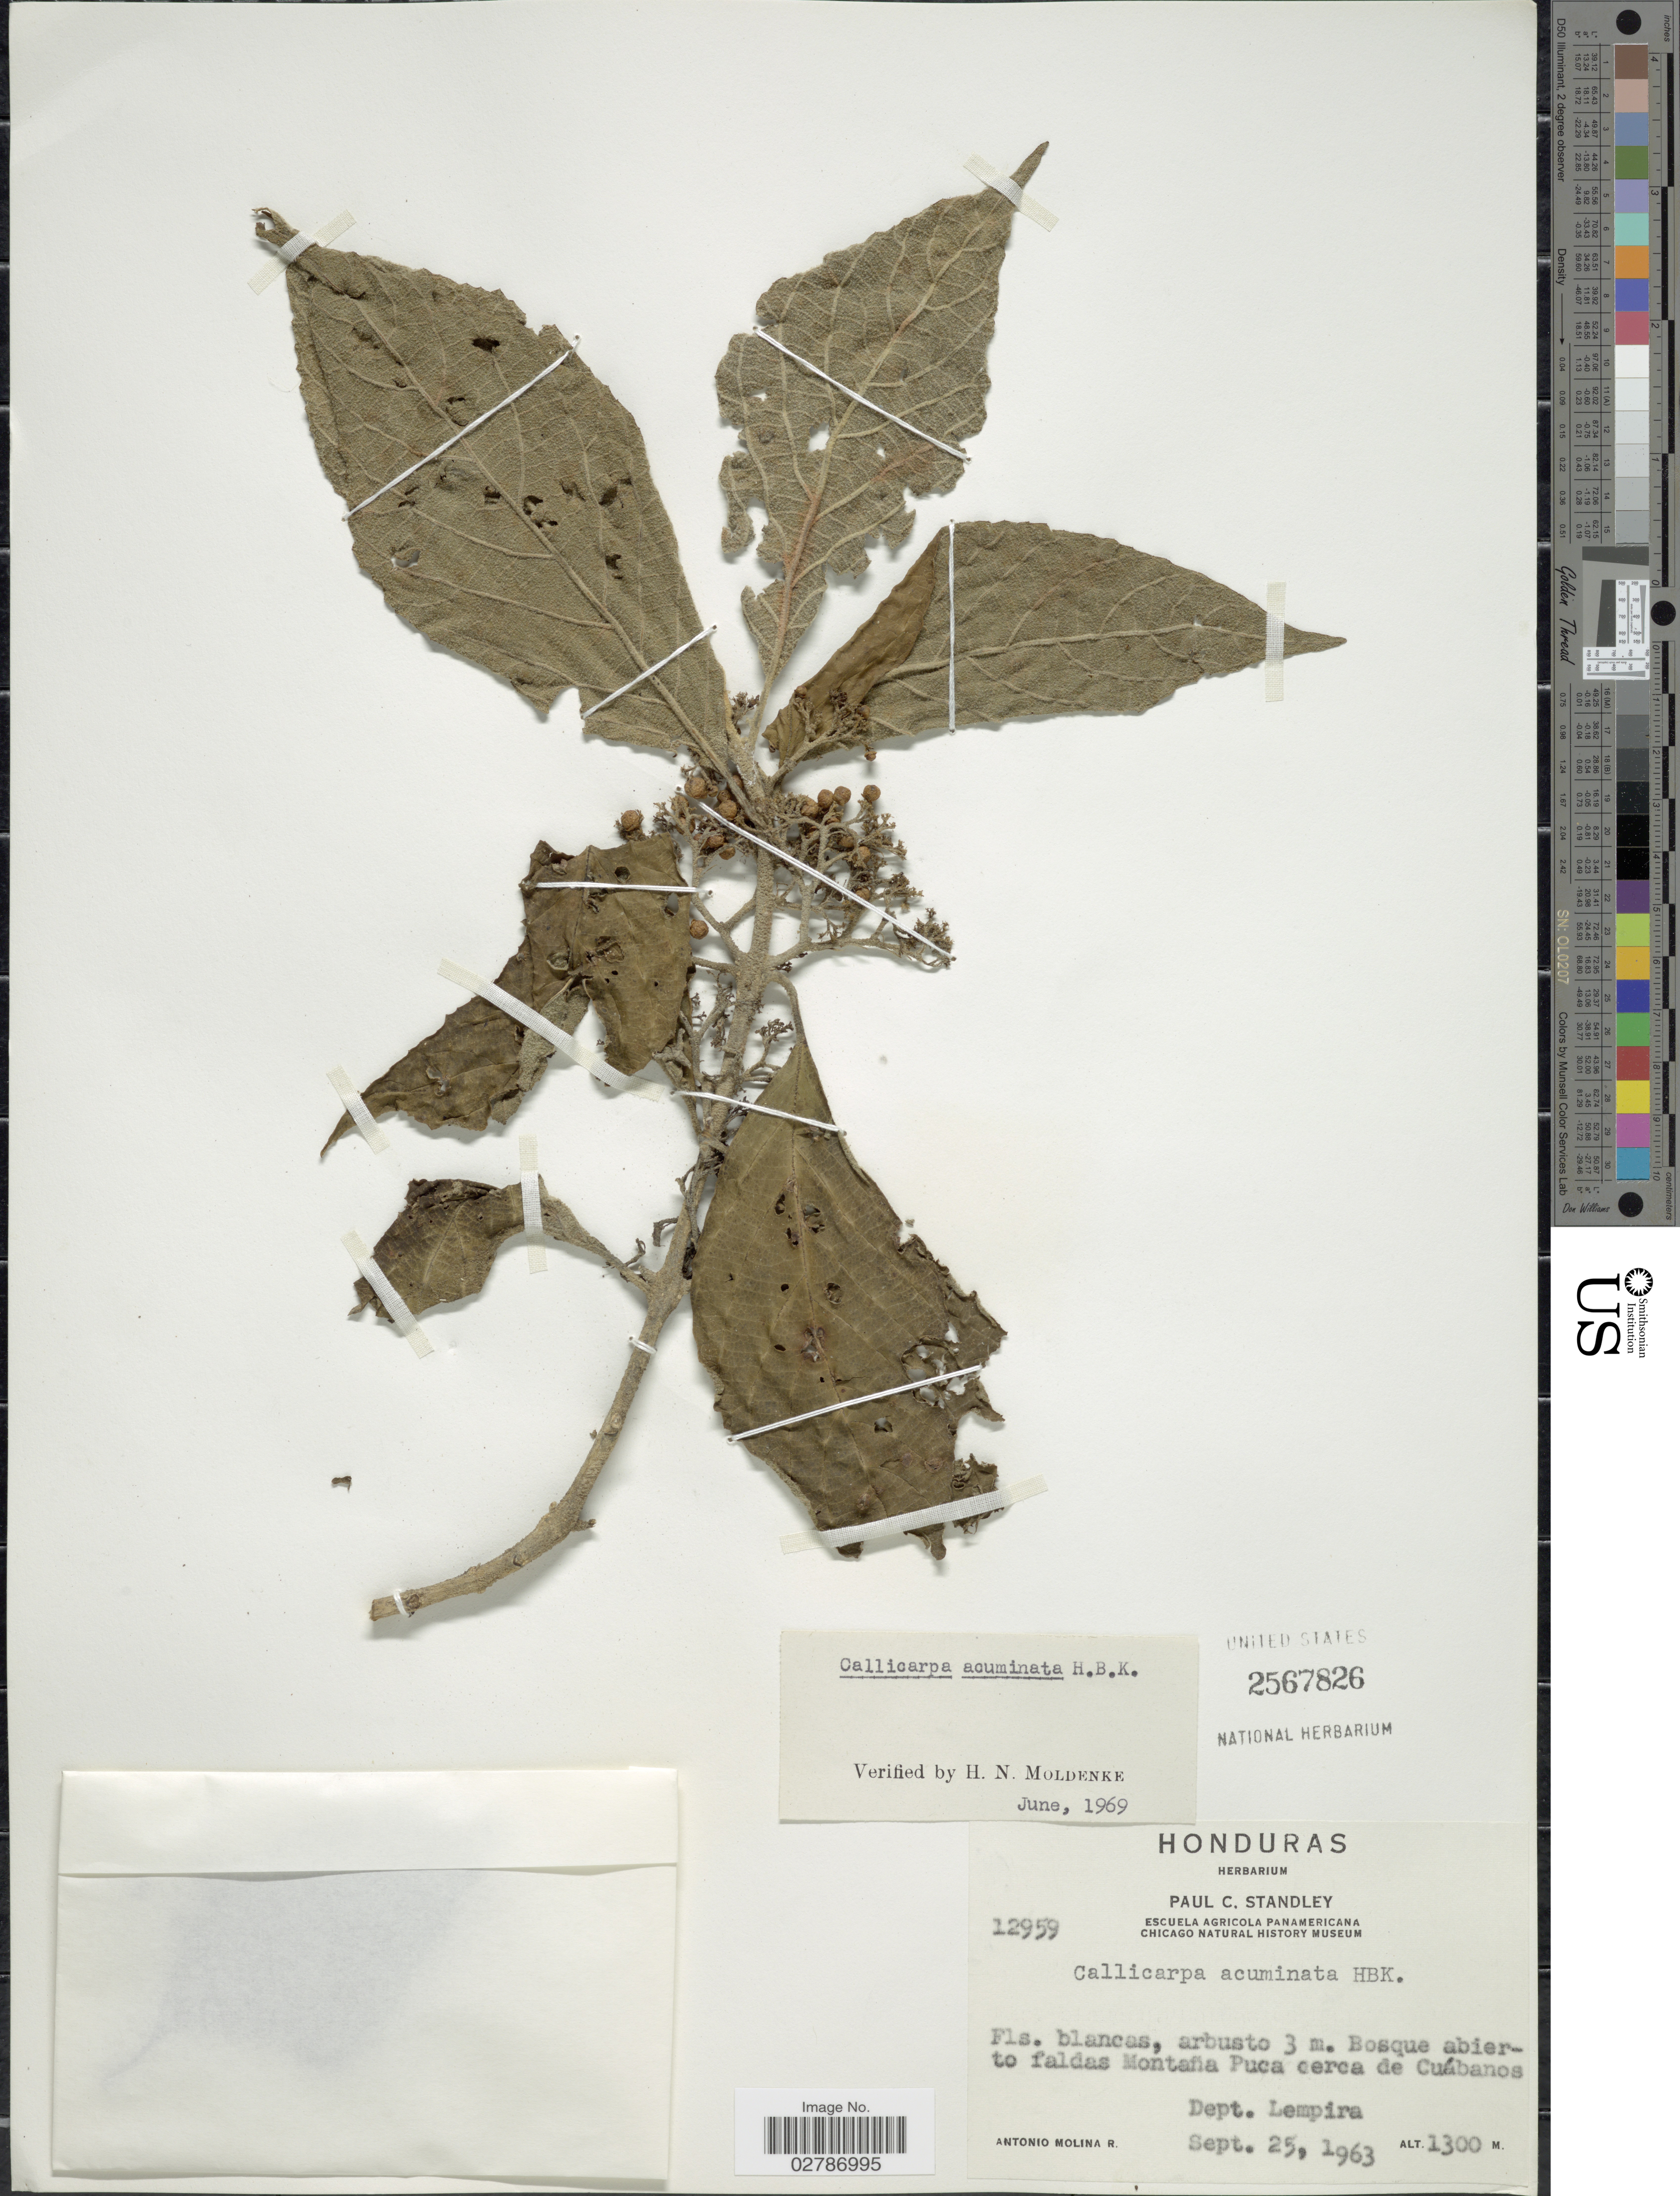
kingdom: Plantae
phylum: Tracheophyta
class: Magnoliopsida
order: Lamiales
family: Lamiaceae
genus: Callicarpa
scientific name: Callicarpa acuminata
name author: Kunth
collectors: A. Molina R.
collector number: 12959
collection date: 1963-09-25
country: Honduras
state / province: Lempira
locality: Bosque abierto faldas Montafia Puca cerca de Cuábanos. Dept. Lempira.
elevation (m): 1300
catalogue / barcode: US 2567826